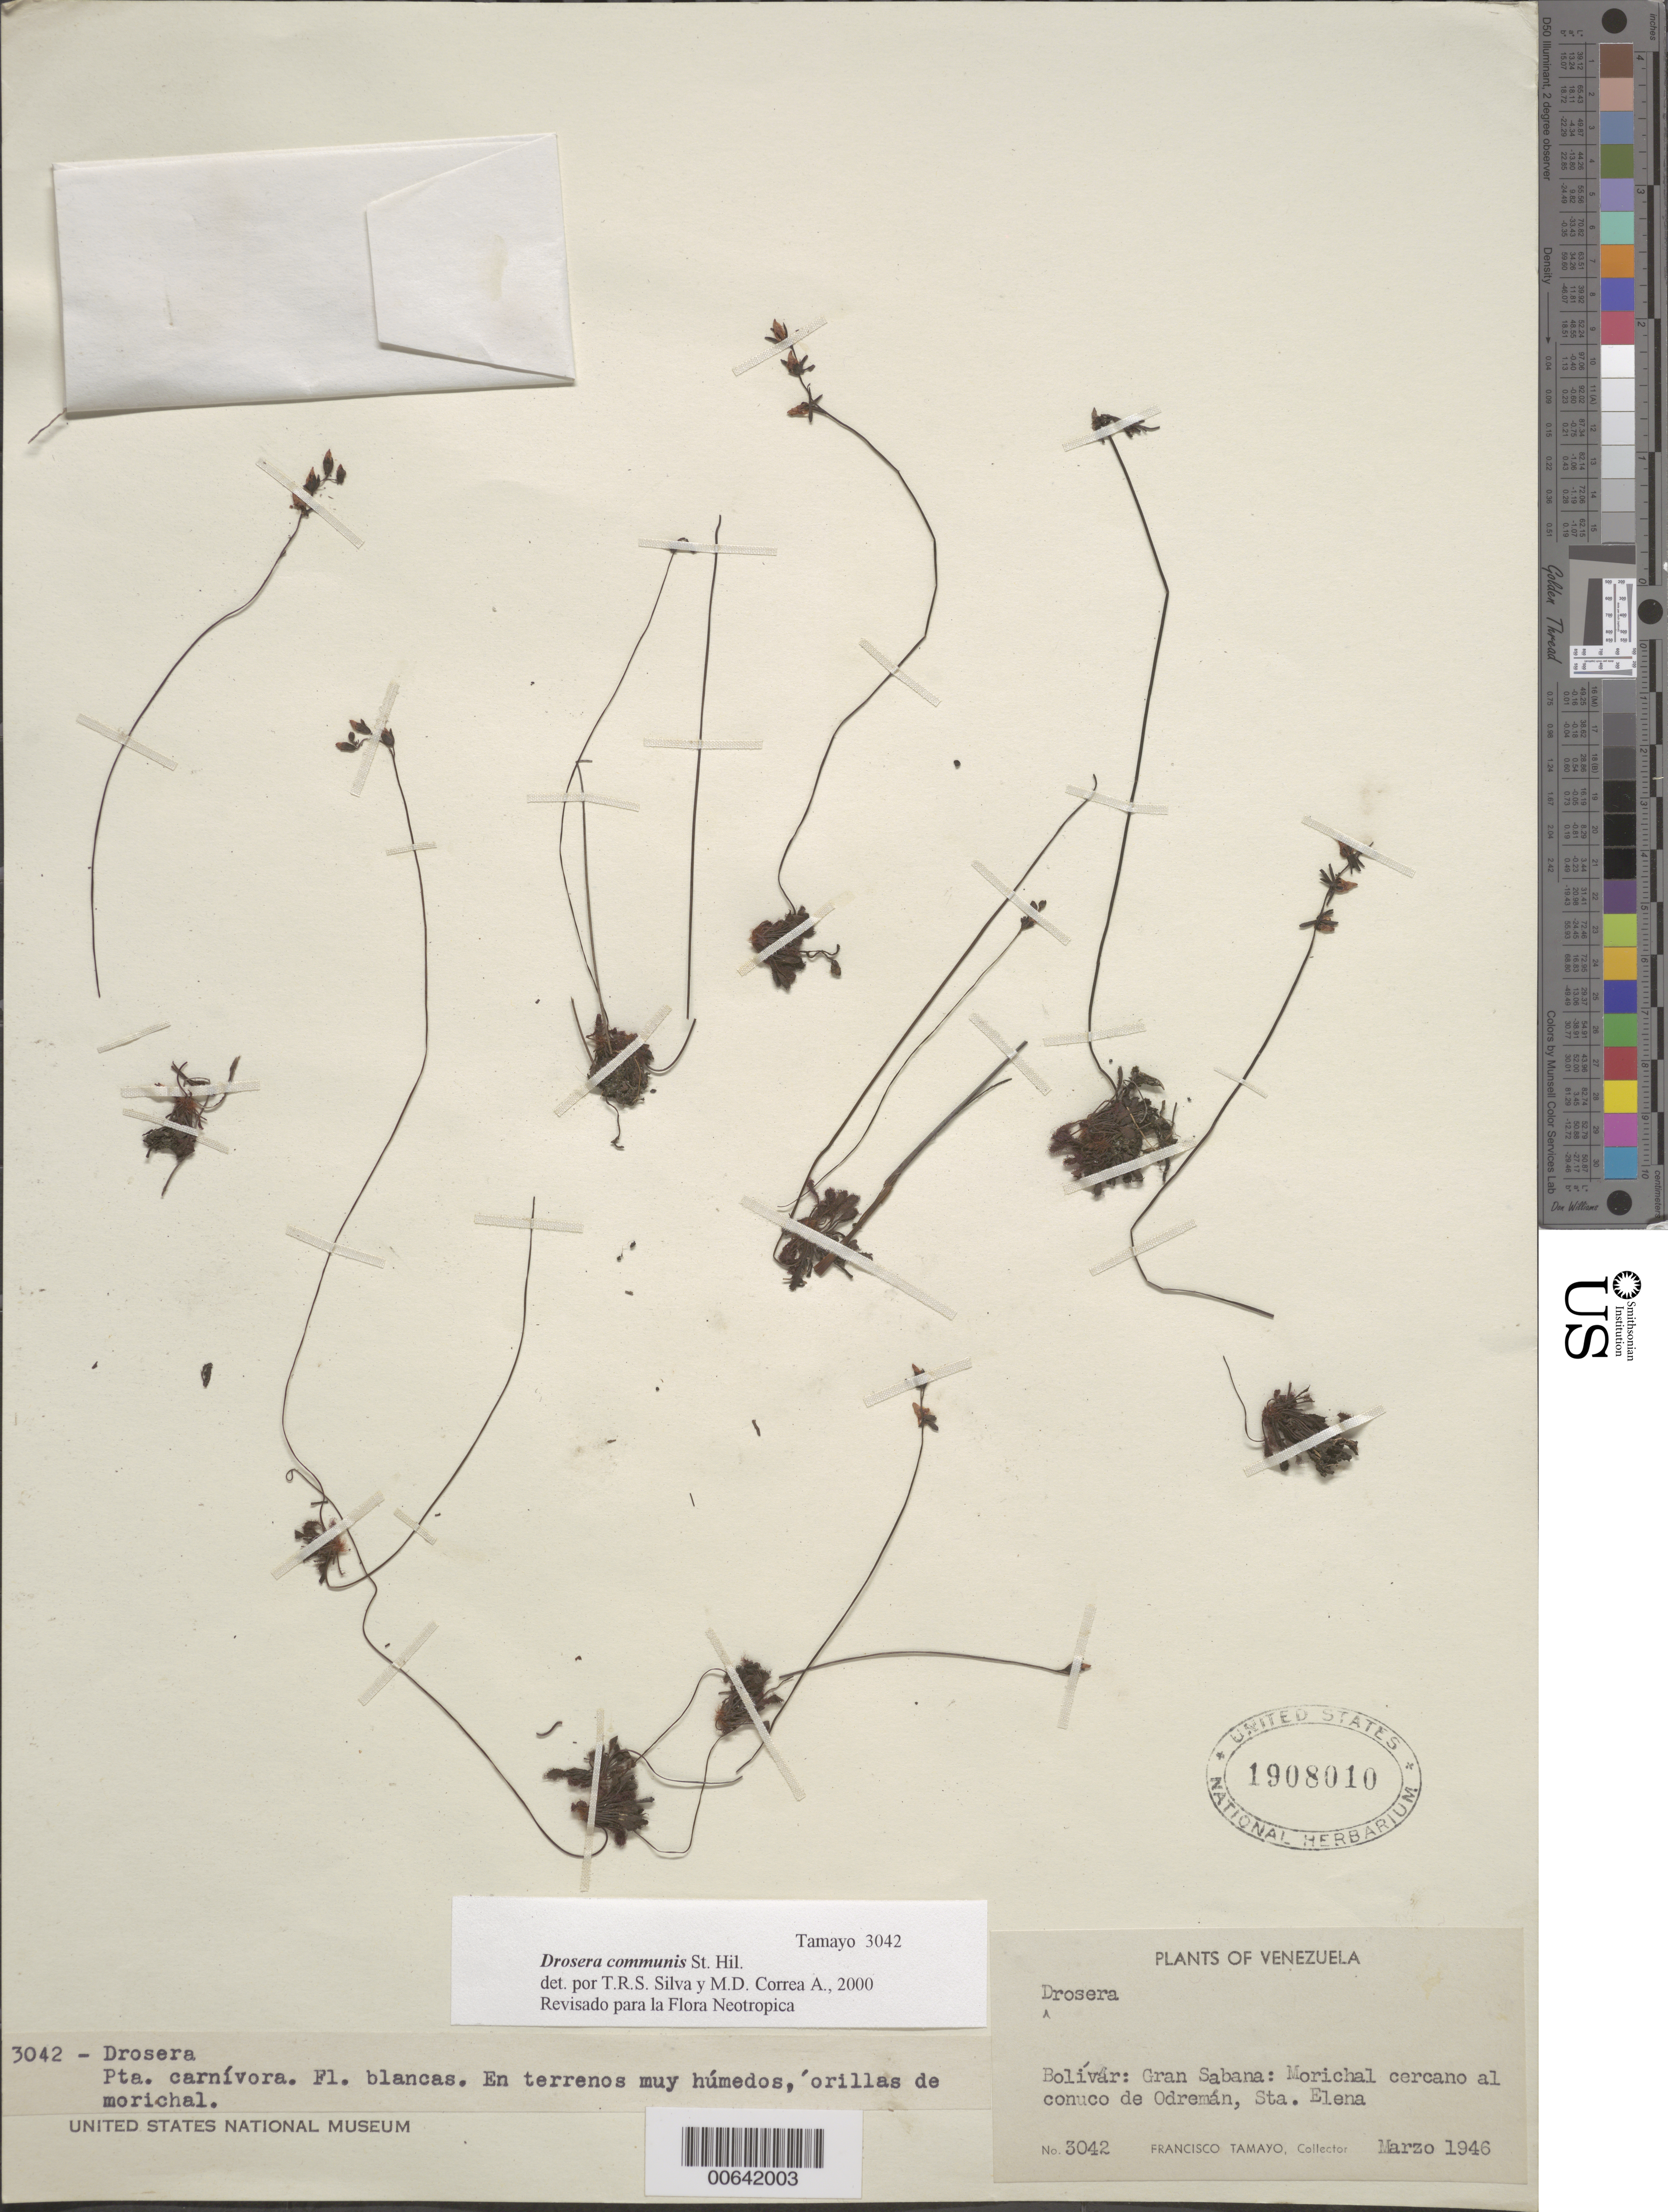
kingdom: Plantae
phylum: Tracheophyta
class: Magnoliopsida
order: Caryophyllales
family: Droseraceae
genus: Drosera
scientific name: Drosera communis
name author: A. St.-Hil.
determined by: Silva, T. R. S. & Correa A. , M. D.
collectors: F. Tamayo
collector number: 3042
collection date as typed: Mar 1946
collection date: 1946-03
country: Venezuela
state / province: Bolívar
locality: Gran Sabana. Morichal al conuco de Odremán, Sta. Elena.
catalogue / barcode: US 1908010